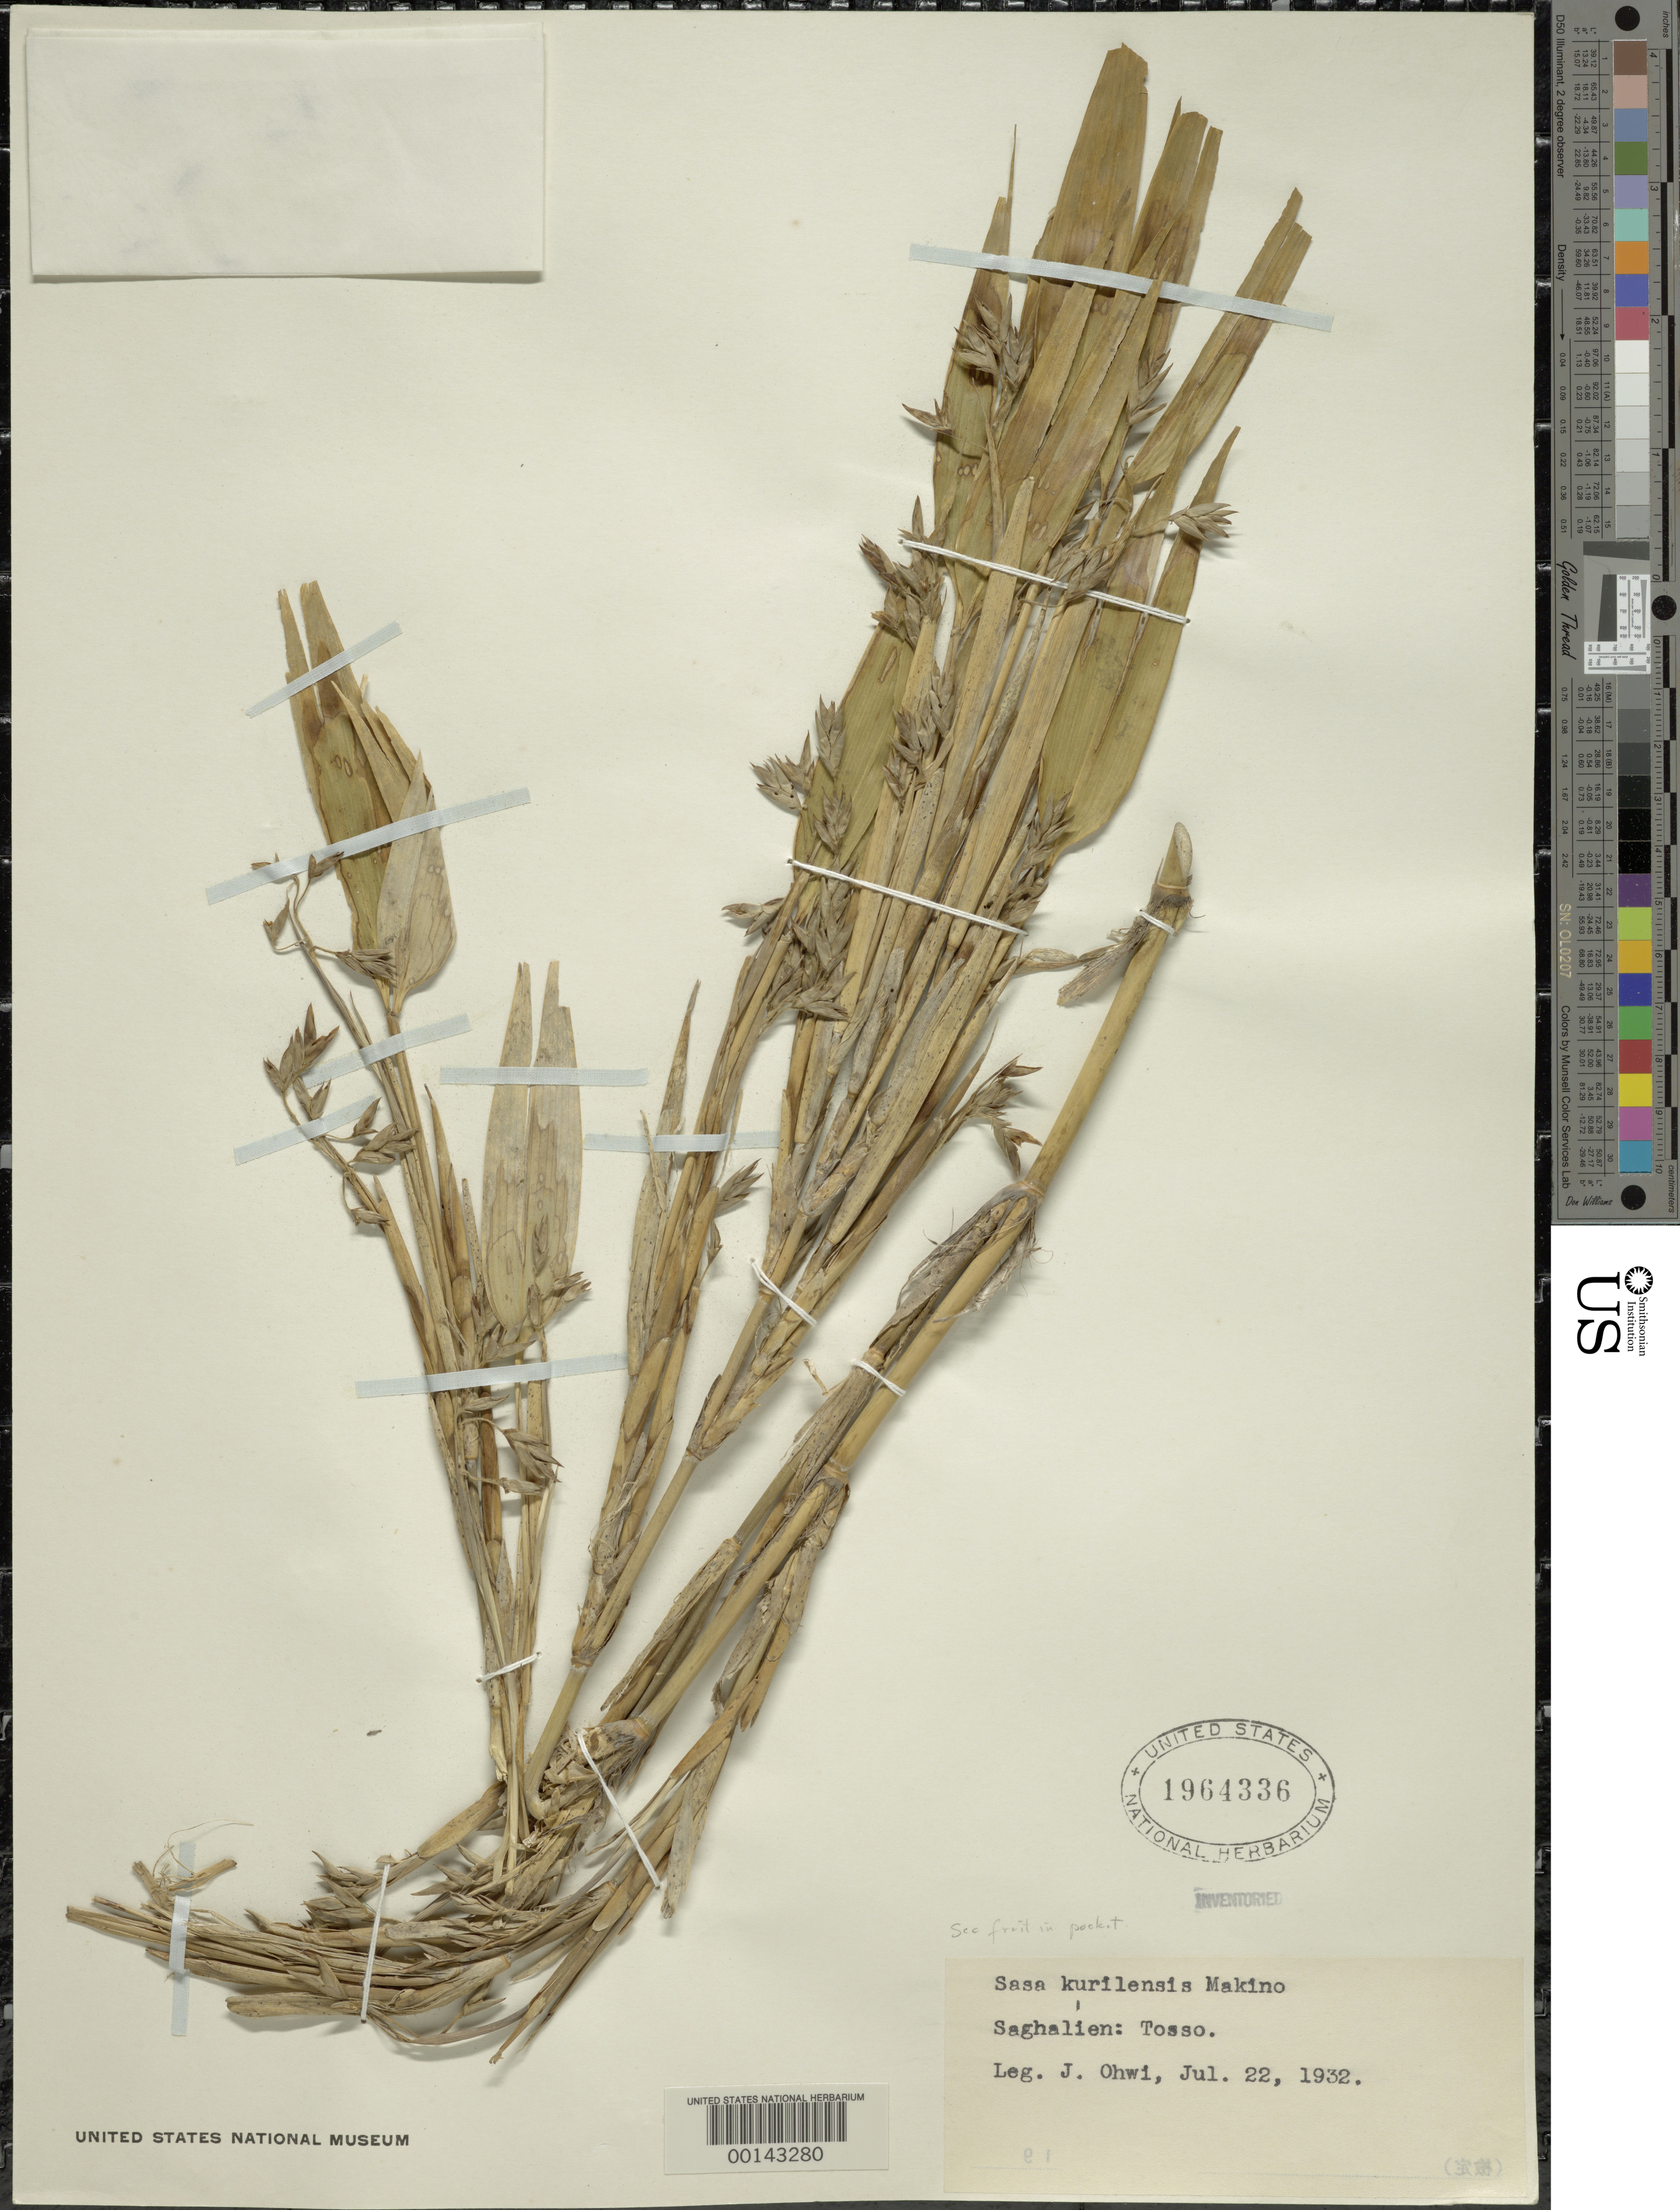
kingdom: Plantae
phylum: Tracheophyta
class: Liliopsida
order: Poales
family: Poaceae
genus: Sasa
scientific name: Sasa kurilensis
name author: (Rupr.) Makino & Shibata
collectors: J. Ohwi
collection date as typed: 22 Jul 1932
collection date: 1932-07-22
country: Japan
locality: Saghalien, tosso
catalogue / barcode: US 1964336